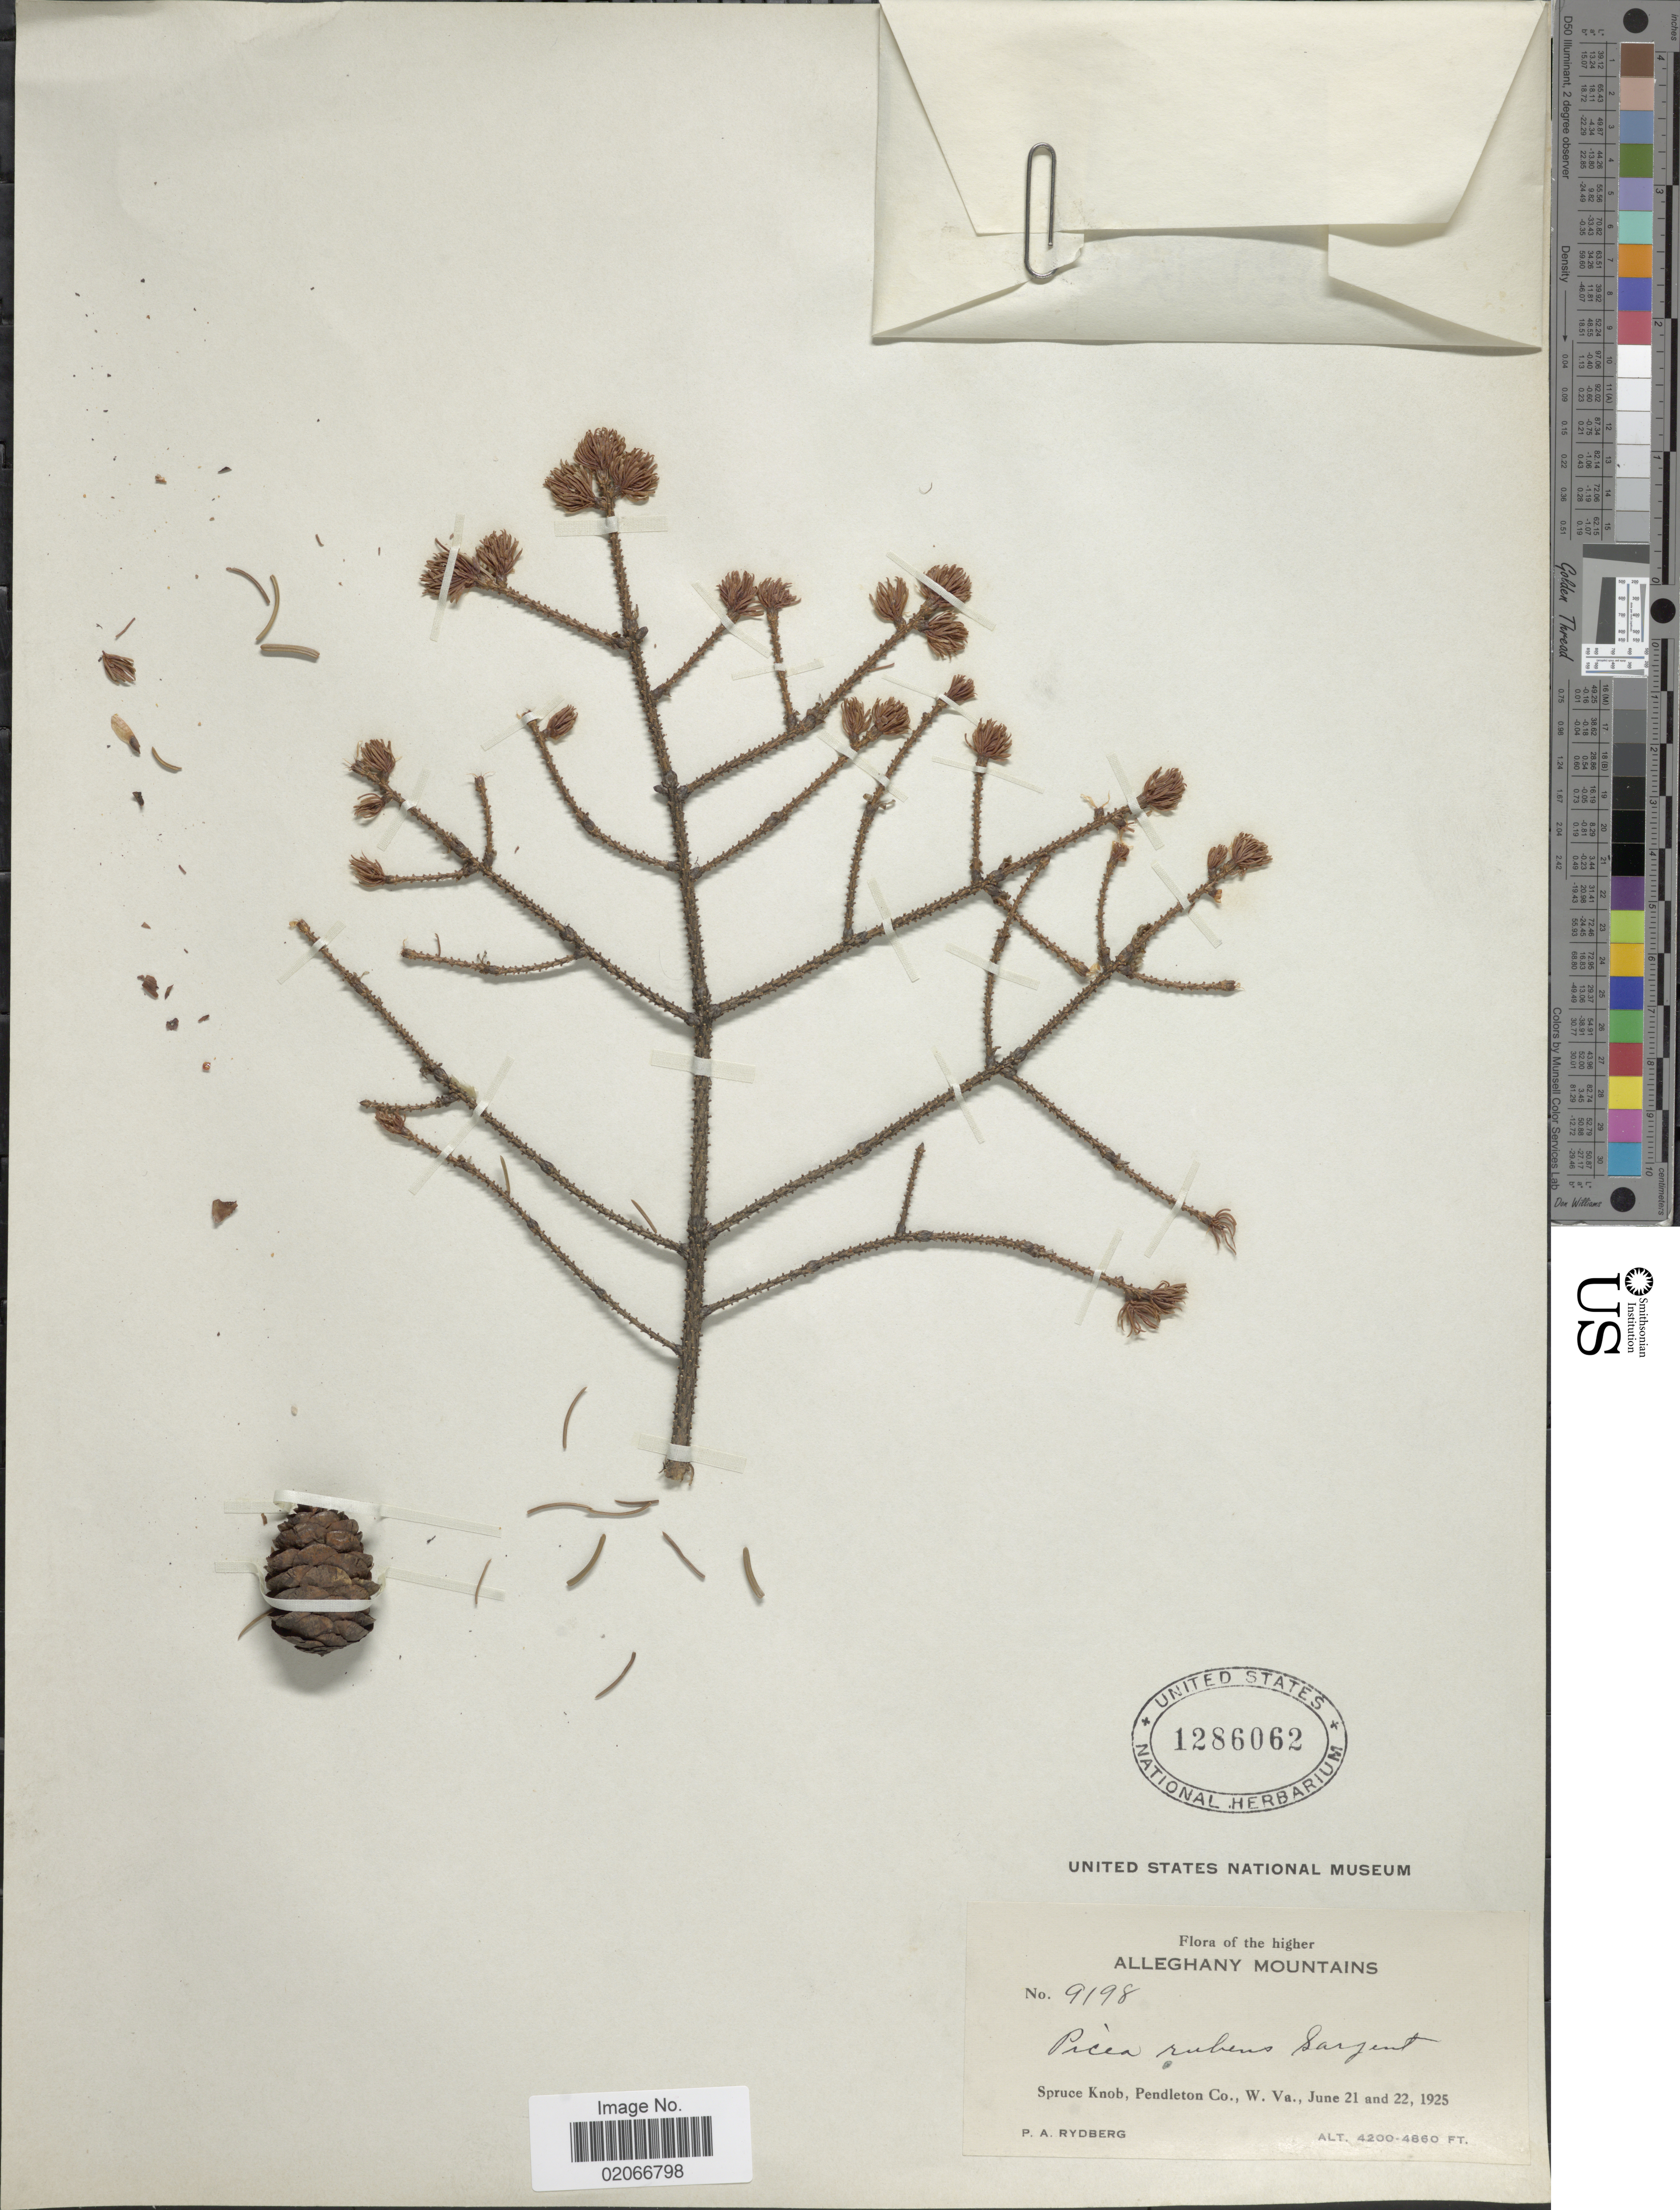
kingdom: Plantae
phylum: Tracheophyta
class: Pinopsida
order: Pinales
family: Pinaceae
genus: Picea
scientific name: Picea rubens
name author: Sarg.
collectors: P. A. Rydberg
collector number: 9198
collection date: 1925-06-21/1925-06-22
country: United States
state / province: West Virginia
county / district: Pendleton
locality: Higher Alleghany Mountains, Spruce Knob, Pendleton Co., W.Va.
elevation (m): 1280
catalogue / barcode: US 1286062